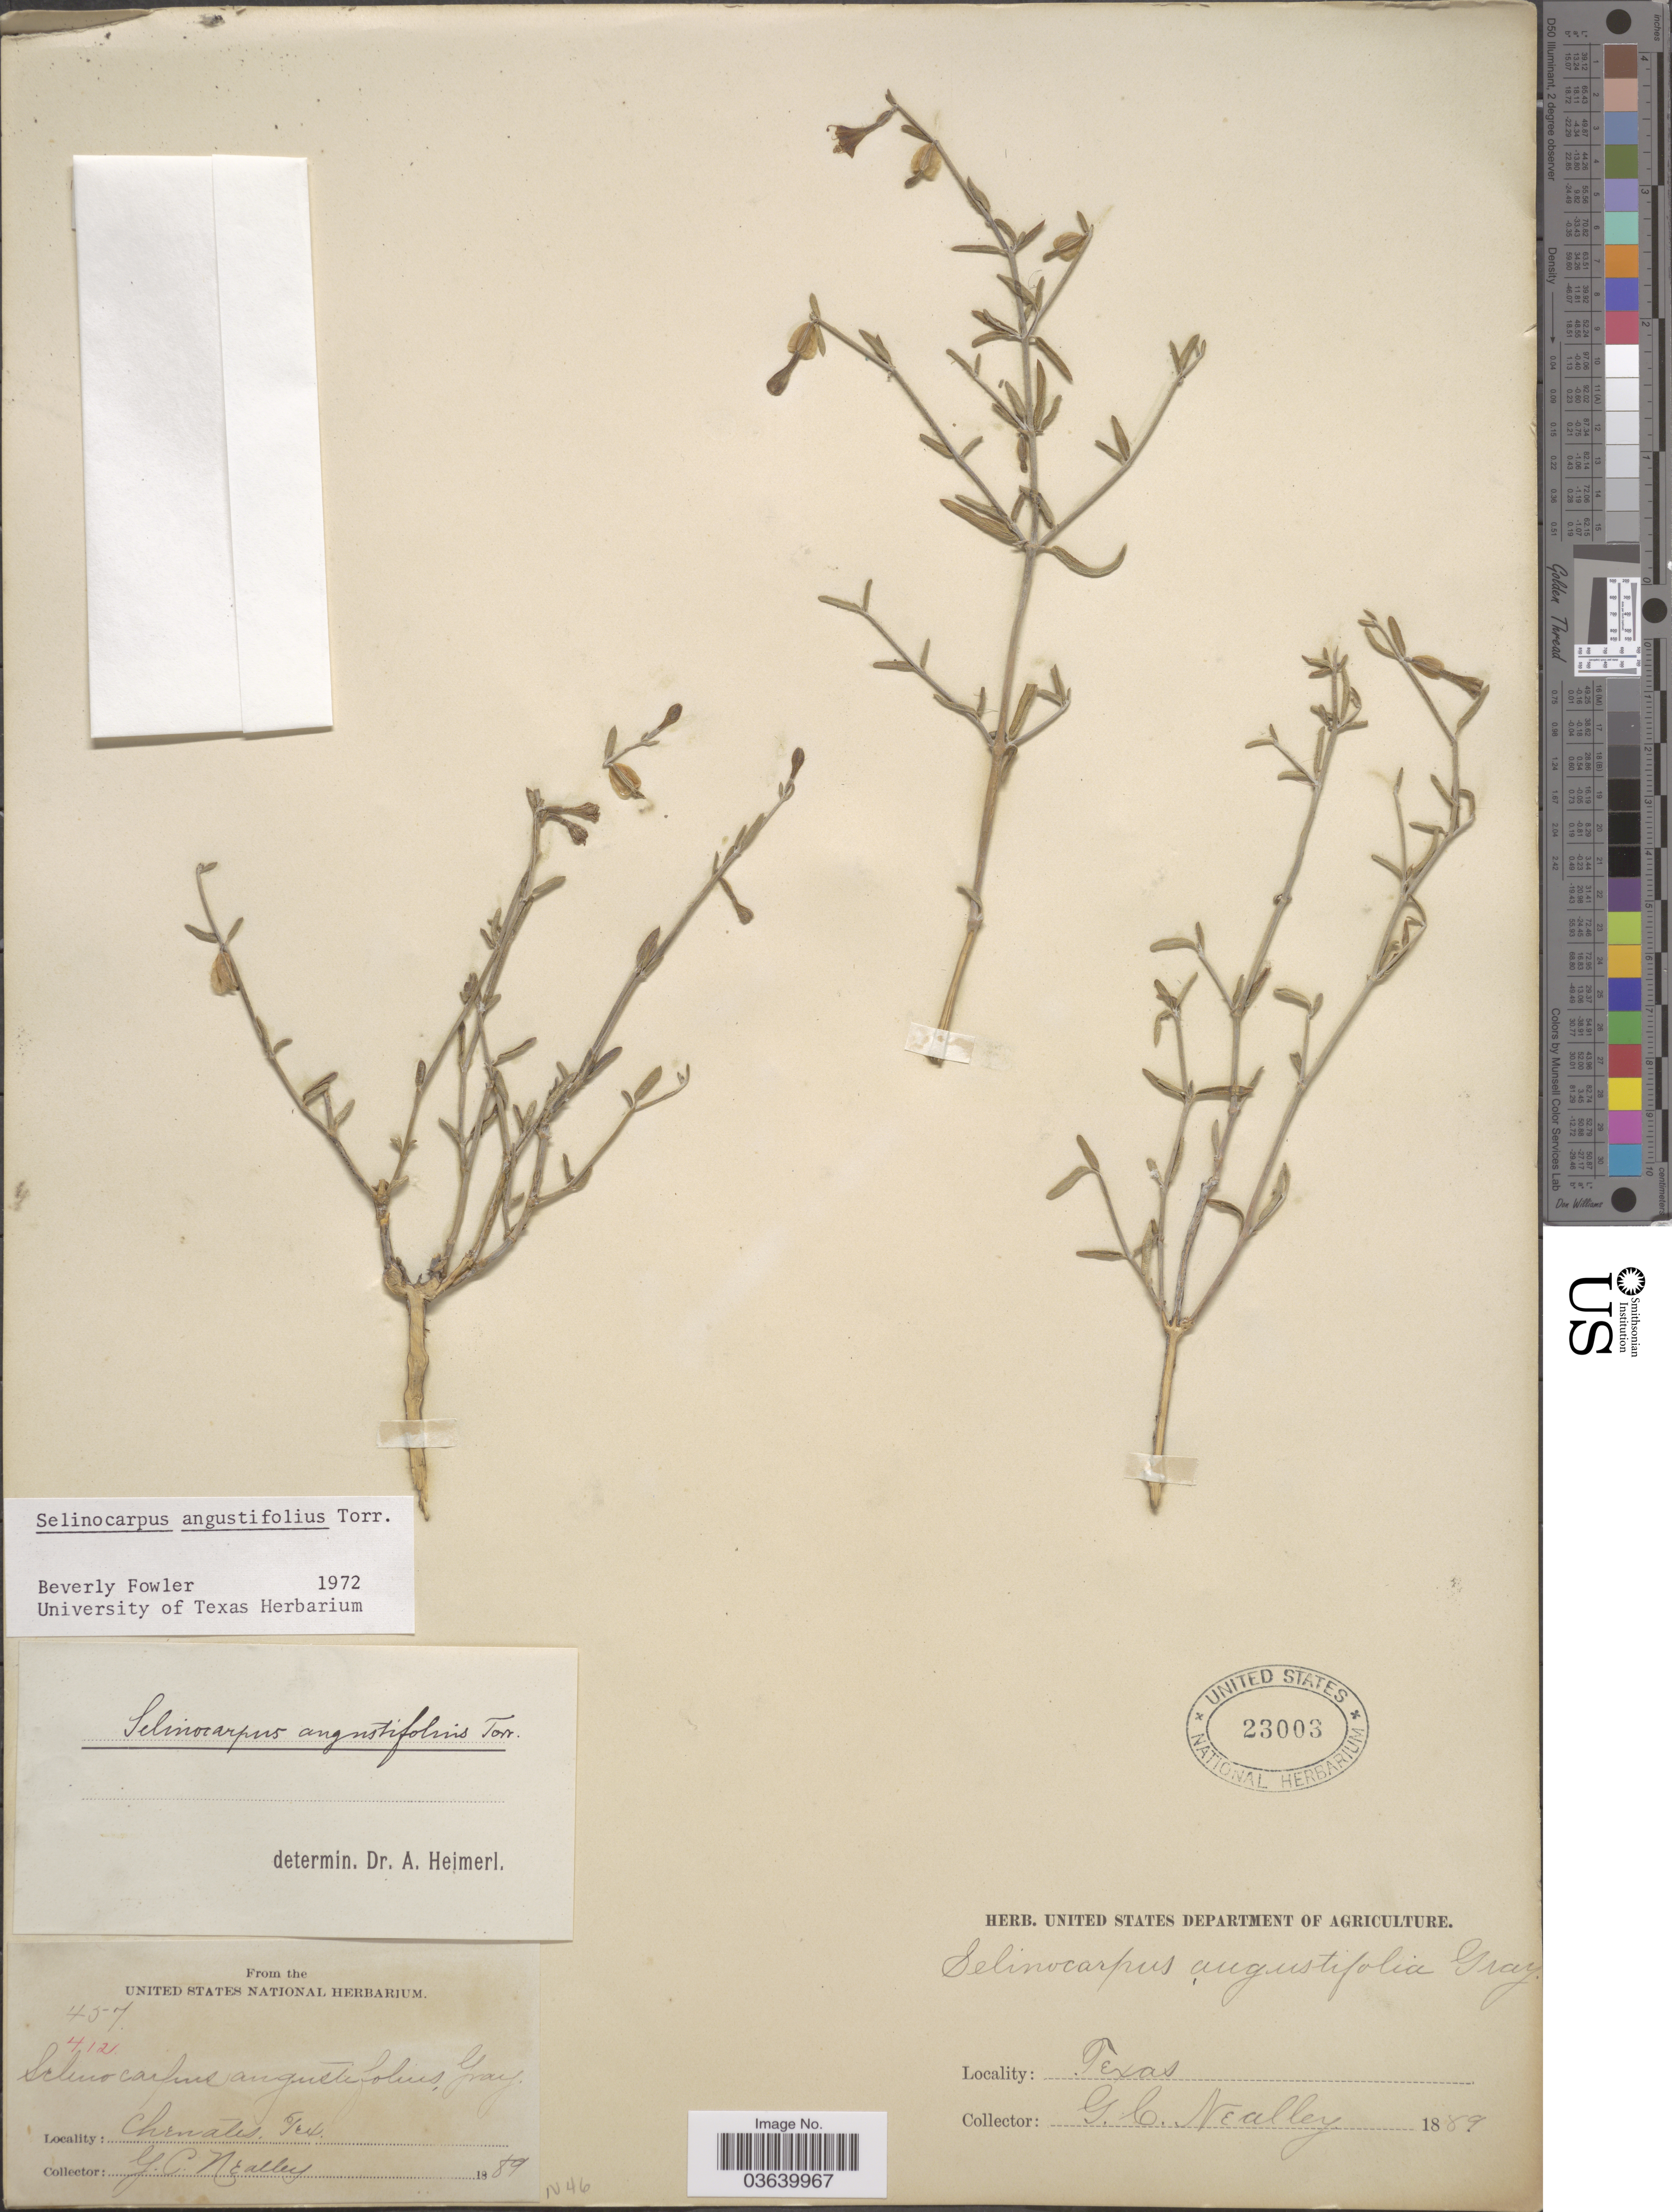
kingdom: Plantae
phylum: Tracheophyta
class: Magnoliopsida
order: Caryophyllales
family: Nyctaginaceae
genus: Acleisanthes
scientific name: Acleisanthes angustifolius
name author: (Torr.) R.A. Levin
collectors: G. C. Nealley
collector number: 457/412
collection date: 1889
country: United States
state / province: Texas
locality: Chenates.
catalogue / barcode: US 23003